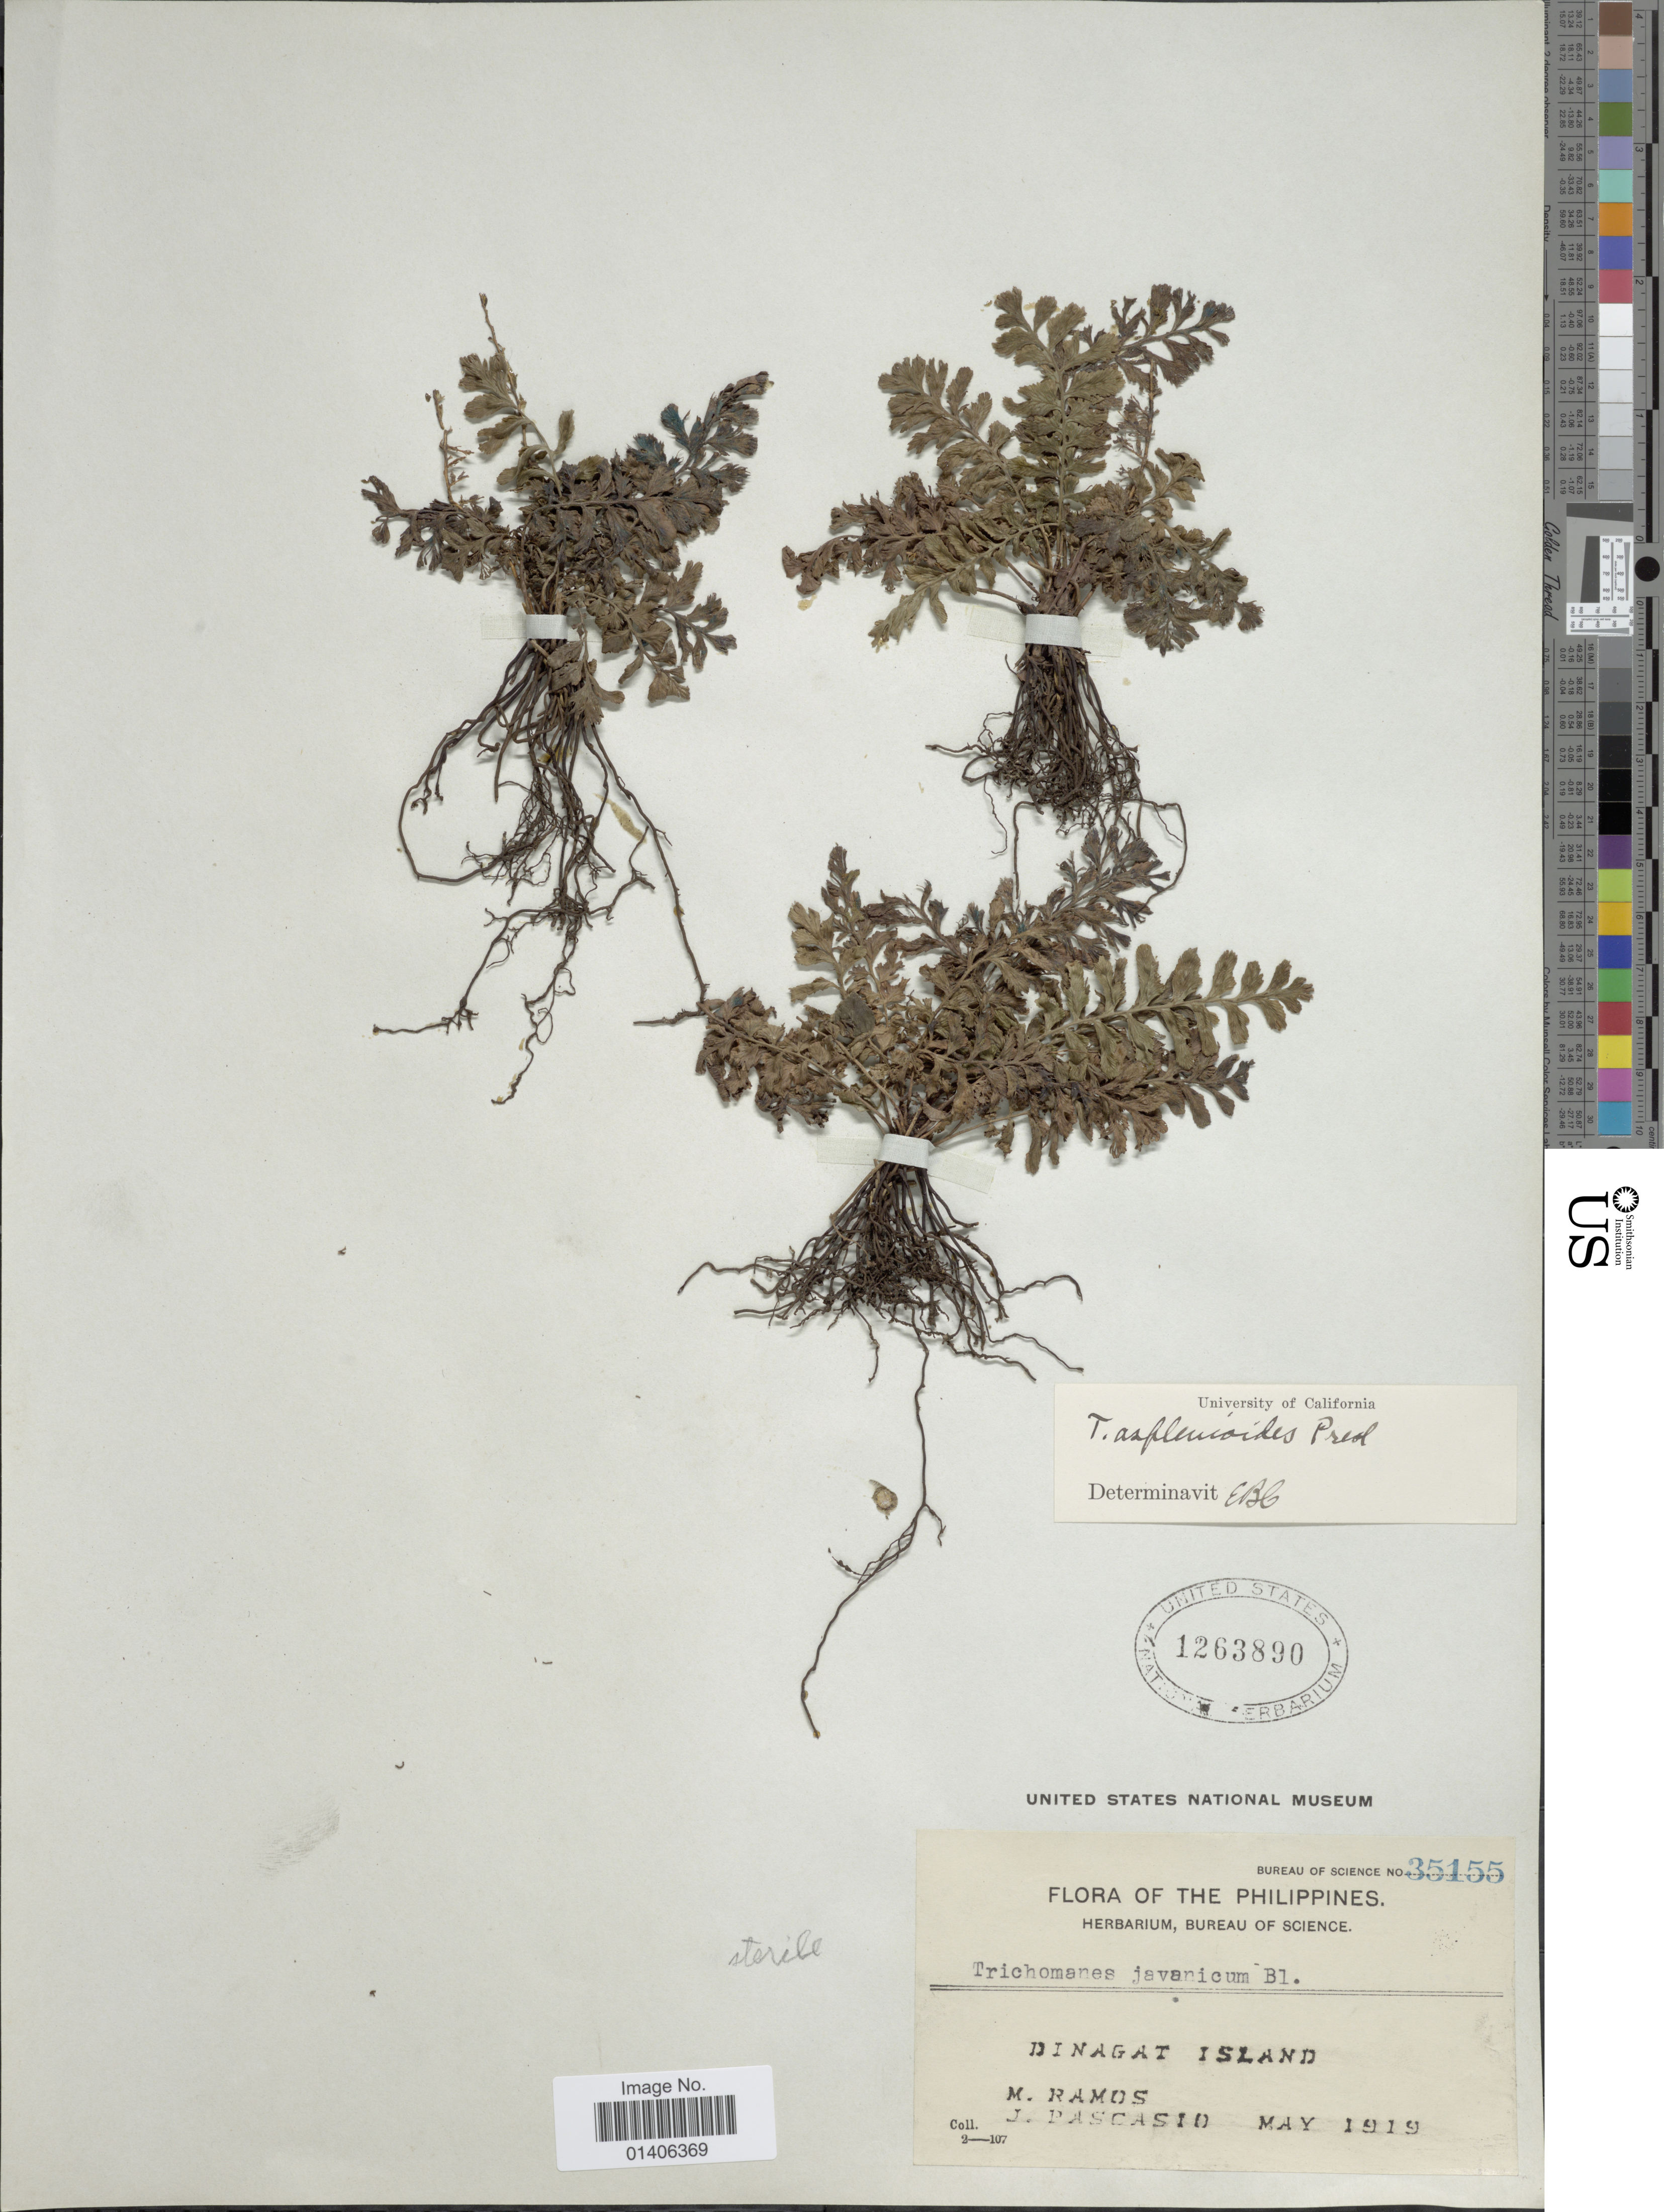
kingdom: Plantae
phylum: Tracheophyta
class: Polypodiopsida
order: Hymenophyllales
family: Hymenophyllaceae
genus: Cephalomanes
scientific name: Cephalomanes javanicum var. asplenoides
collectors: M. Ramos & J. Pascasio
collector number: Bureau of Science 35155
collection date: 1919-05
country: Philippines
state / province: Caraga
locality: Dinagat Island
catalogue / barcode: US 1263890